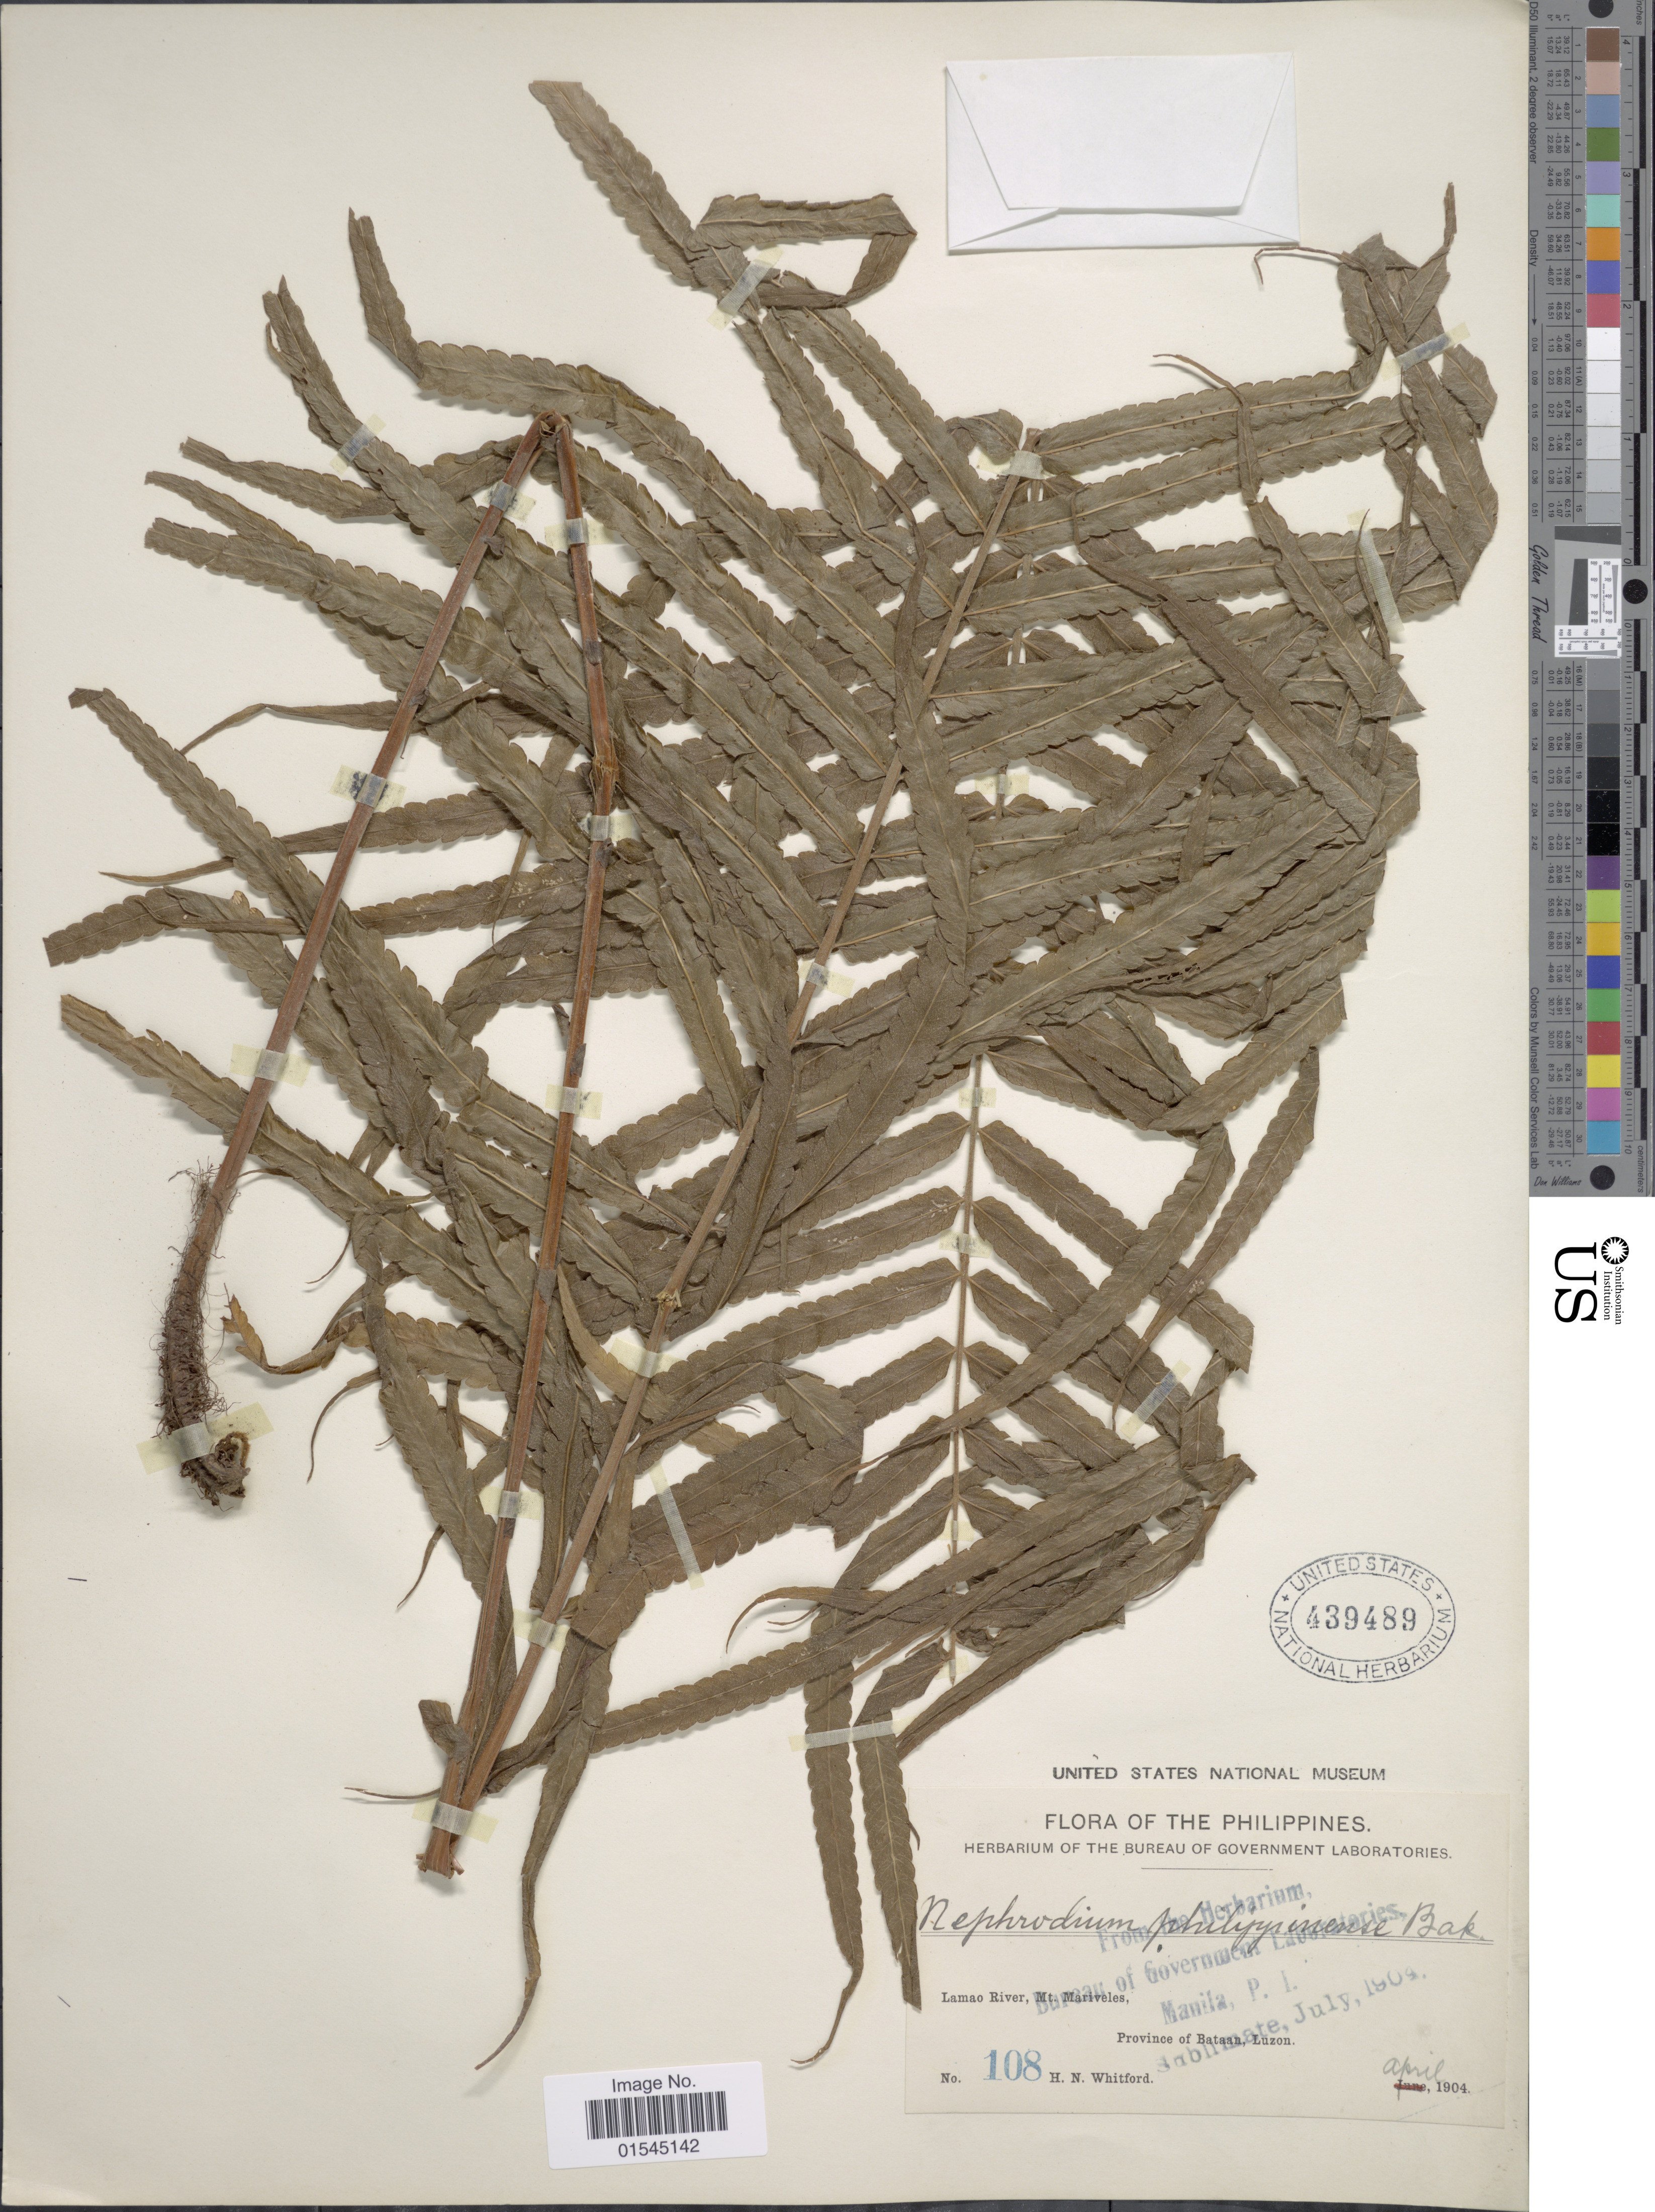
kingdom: Plantae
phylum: Tracheophyta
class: Polypodiopsida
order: Polypodiales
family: Thelypteridaceae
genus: Sphaerostephanos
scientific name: Sphaerostephanos productus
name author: (Kaulf.) Holttum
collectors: H. N. Whitford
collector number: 108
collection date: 1904-04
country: Philippines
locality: Lamao River, Mt. Mariveles, Province of Bataan, Luzon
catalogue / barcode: US 439489